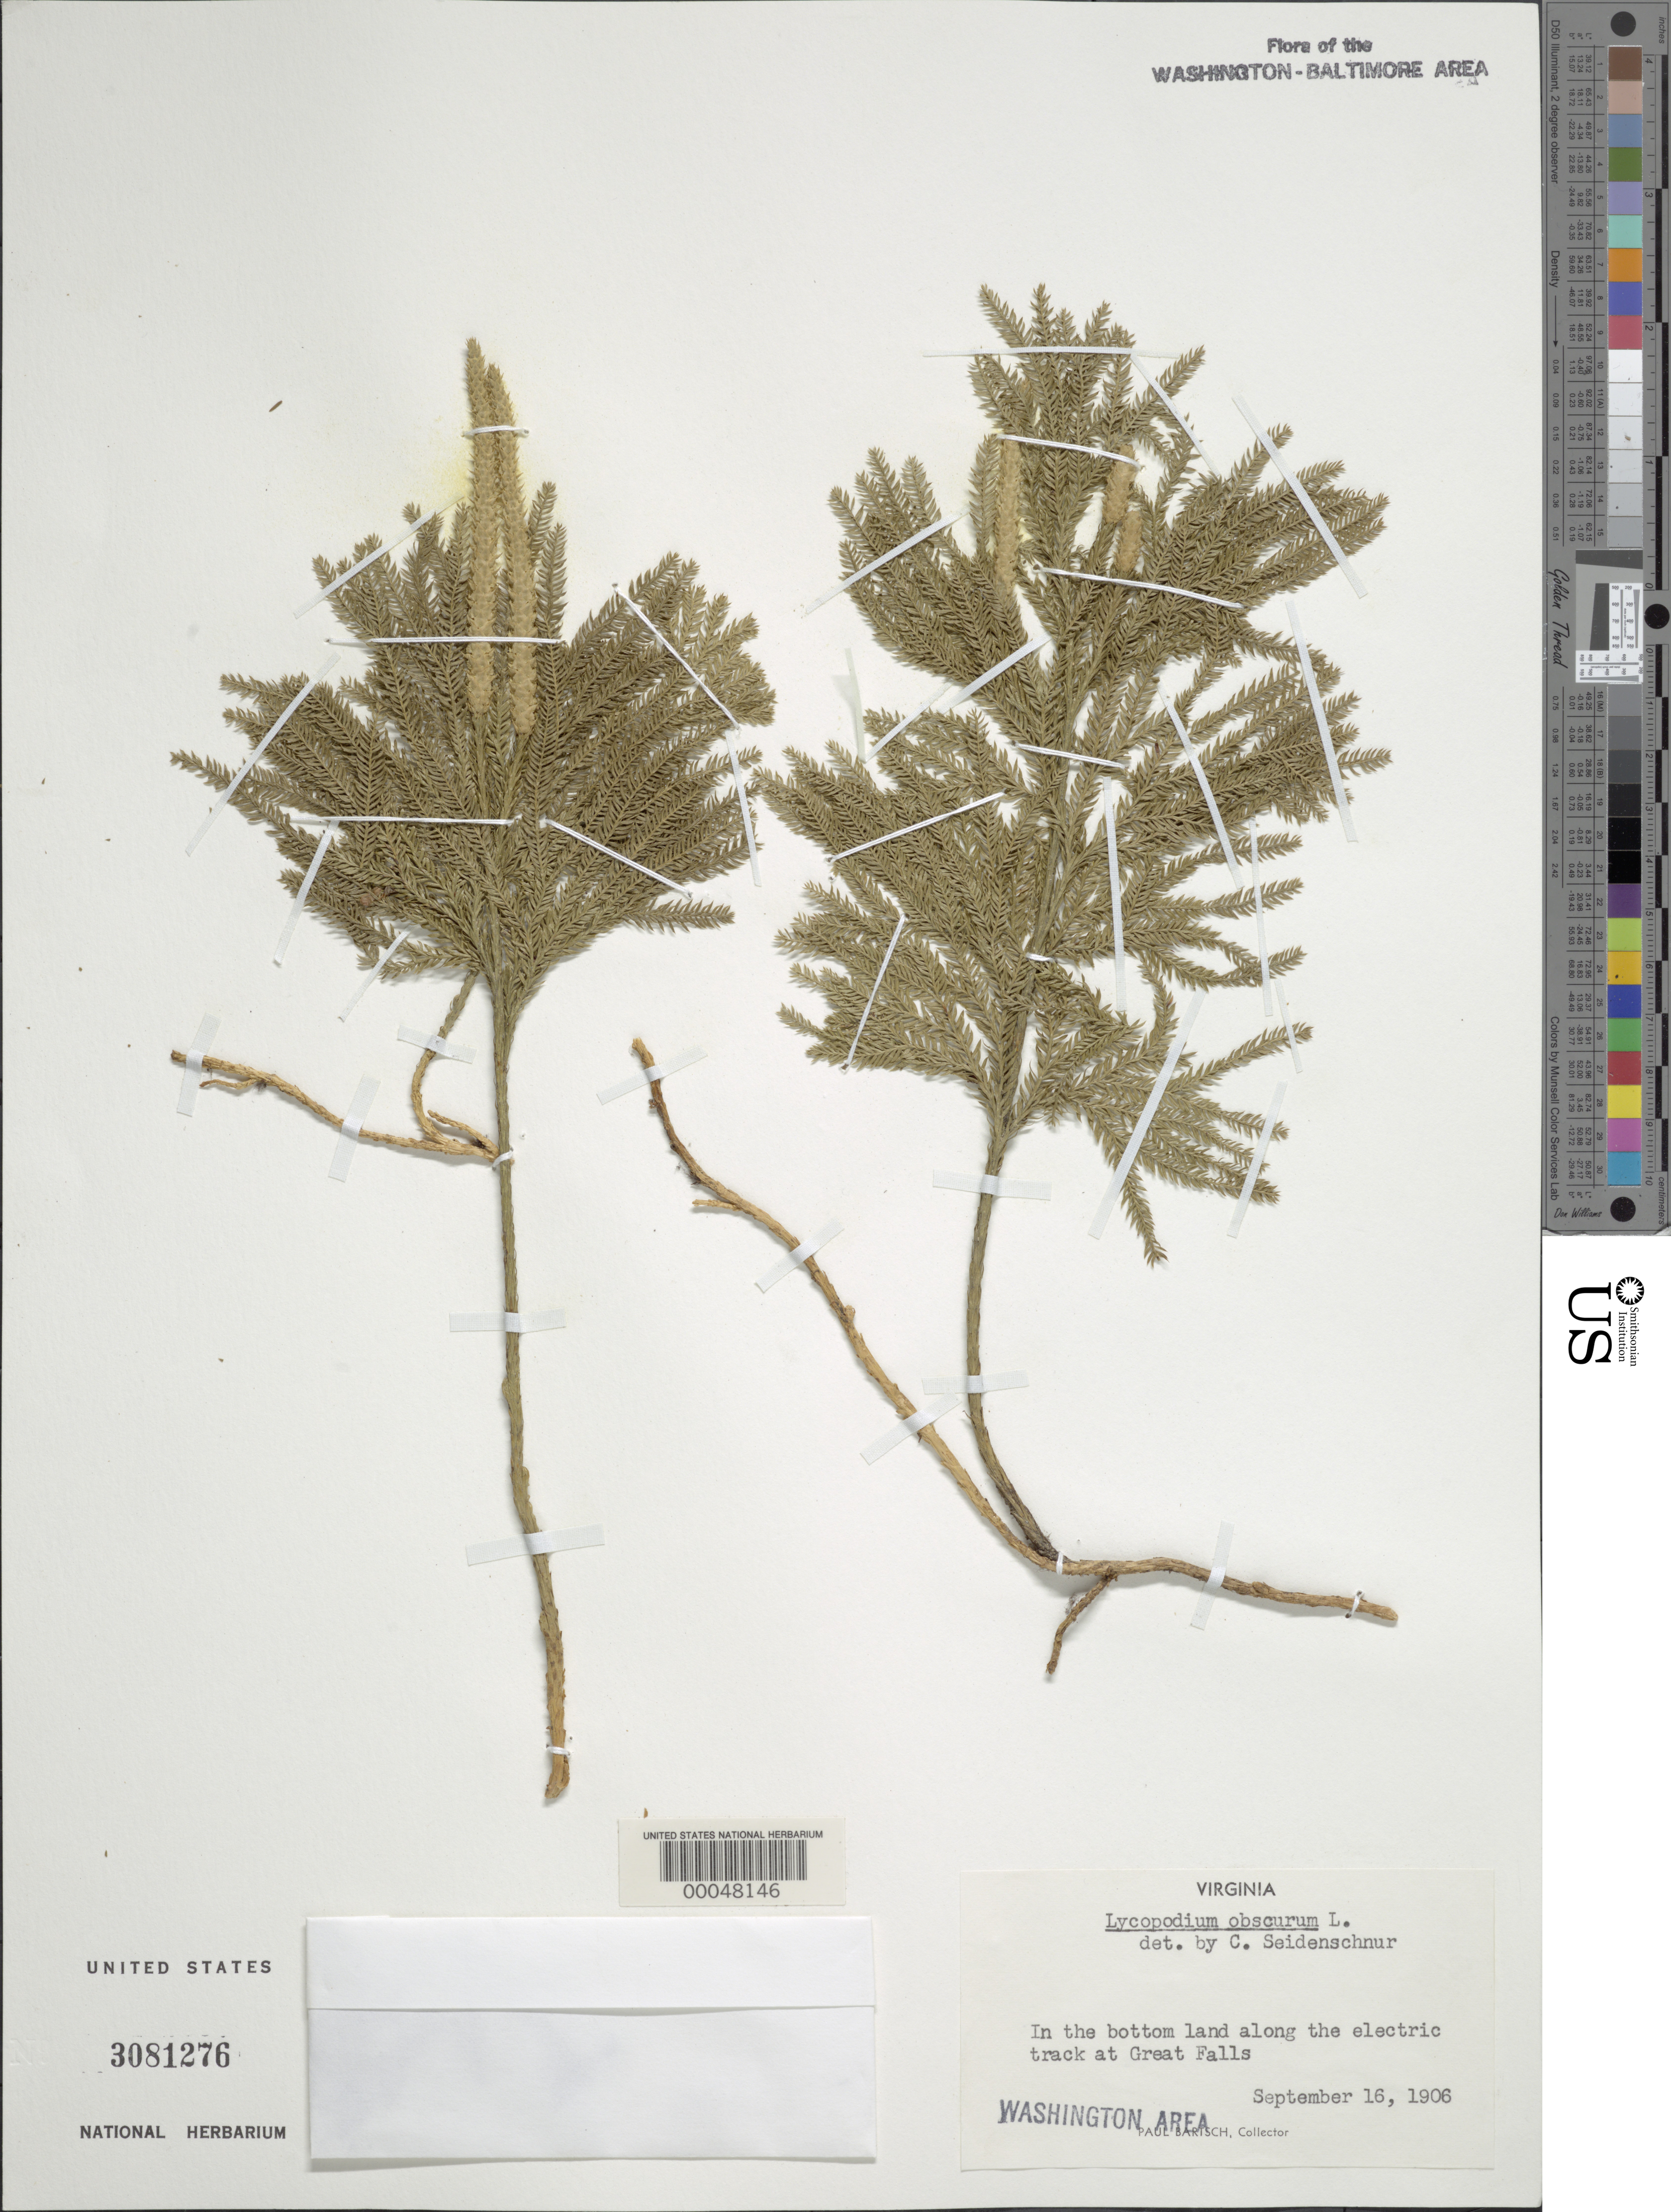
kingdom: Plantae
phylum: Tracheophyta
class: Lycopodiopsida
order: Lycopodiales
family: Lycopodiaceae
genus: Dendrolycopodium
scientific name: Dendrolycopodium obscurum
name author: (L.) A. Haines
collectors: P. Bartsch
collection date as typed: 16 Sep 1906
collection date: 1906-09-16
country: United States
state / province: Virginia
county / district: Fairfax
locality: Great Falls, along Electric Track C. and O. Canal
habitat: In the bottom land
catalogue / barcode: US 3081276